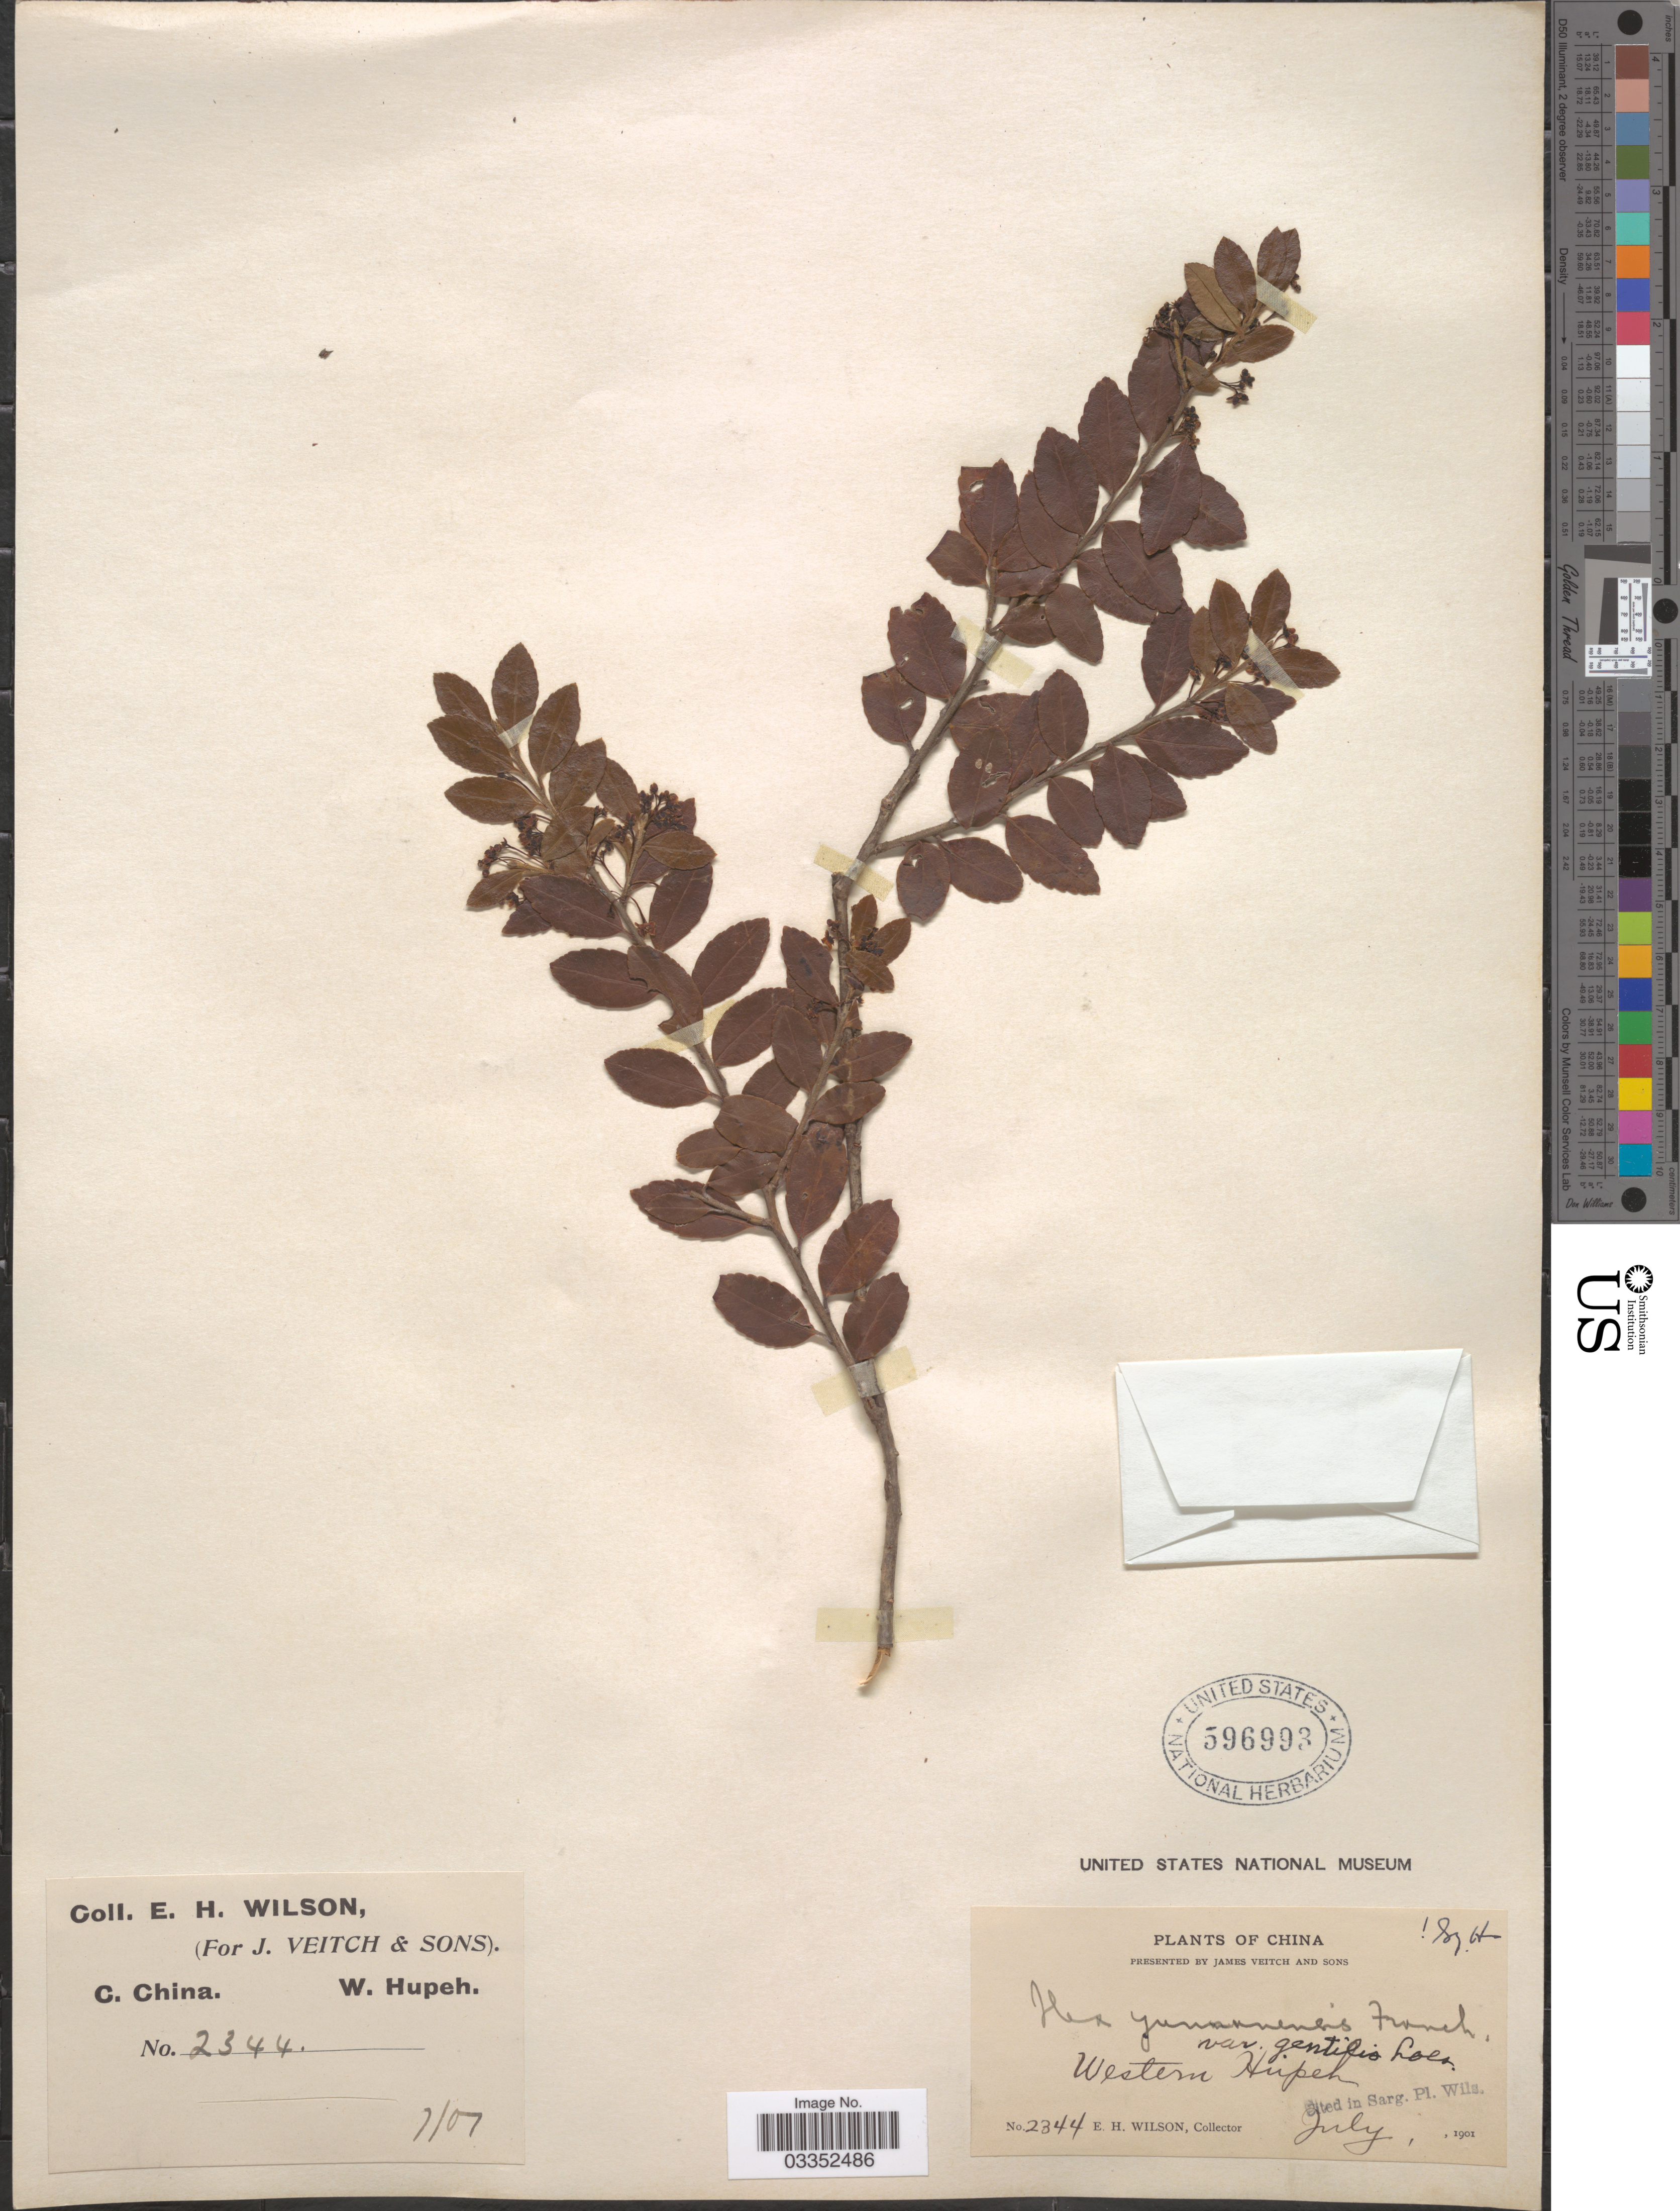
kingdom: Plantae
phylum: Tracheophyta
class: Magnoliopsida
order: Aquifoliales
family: Aquifoliaceae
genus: Ilex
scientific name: Ilex yunnanensis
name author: Franch.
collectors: E. Wilson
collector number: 2344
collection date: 1901-07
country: China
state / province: Hubei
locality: C. China, Western Hupeh.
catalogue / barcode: US 596993